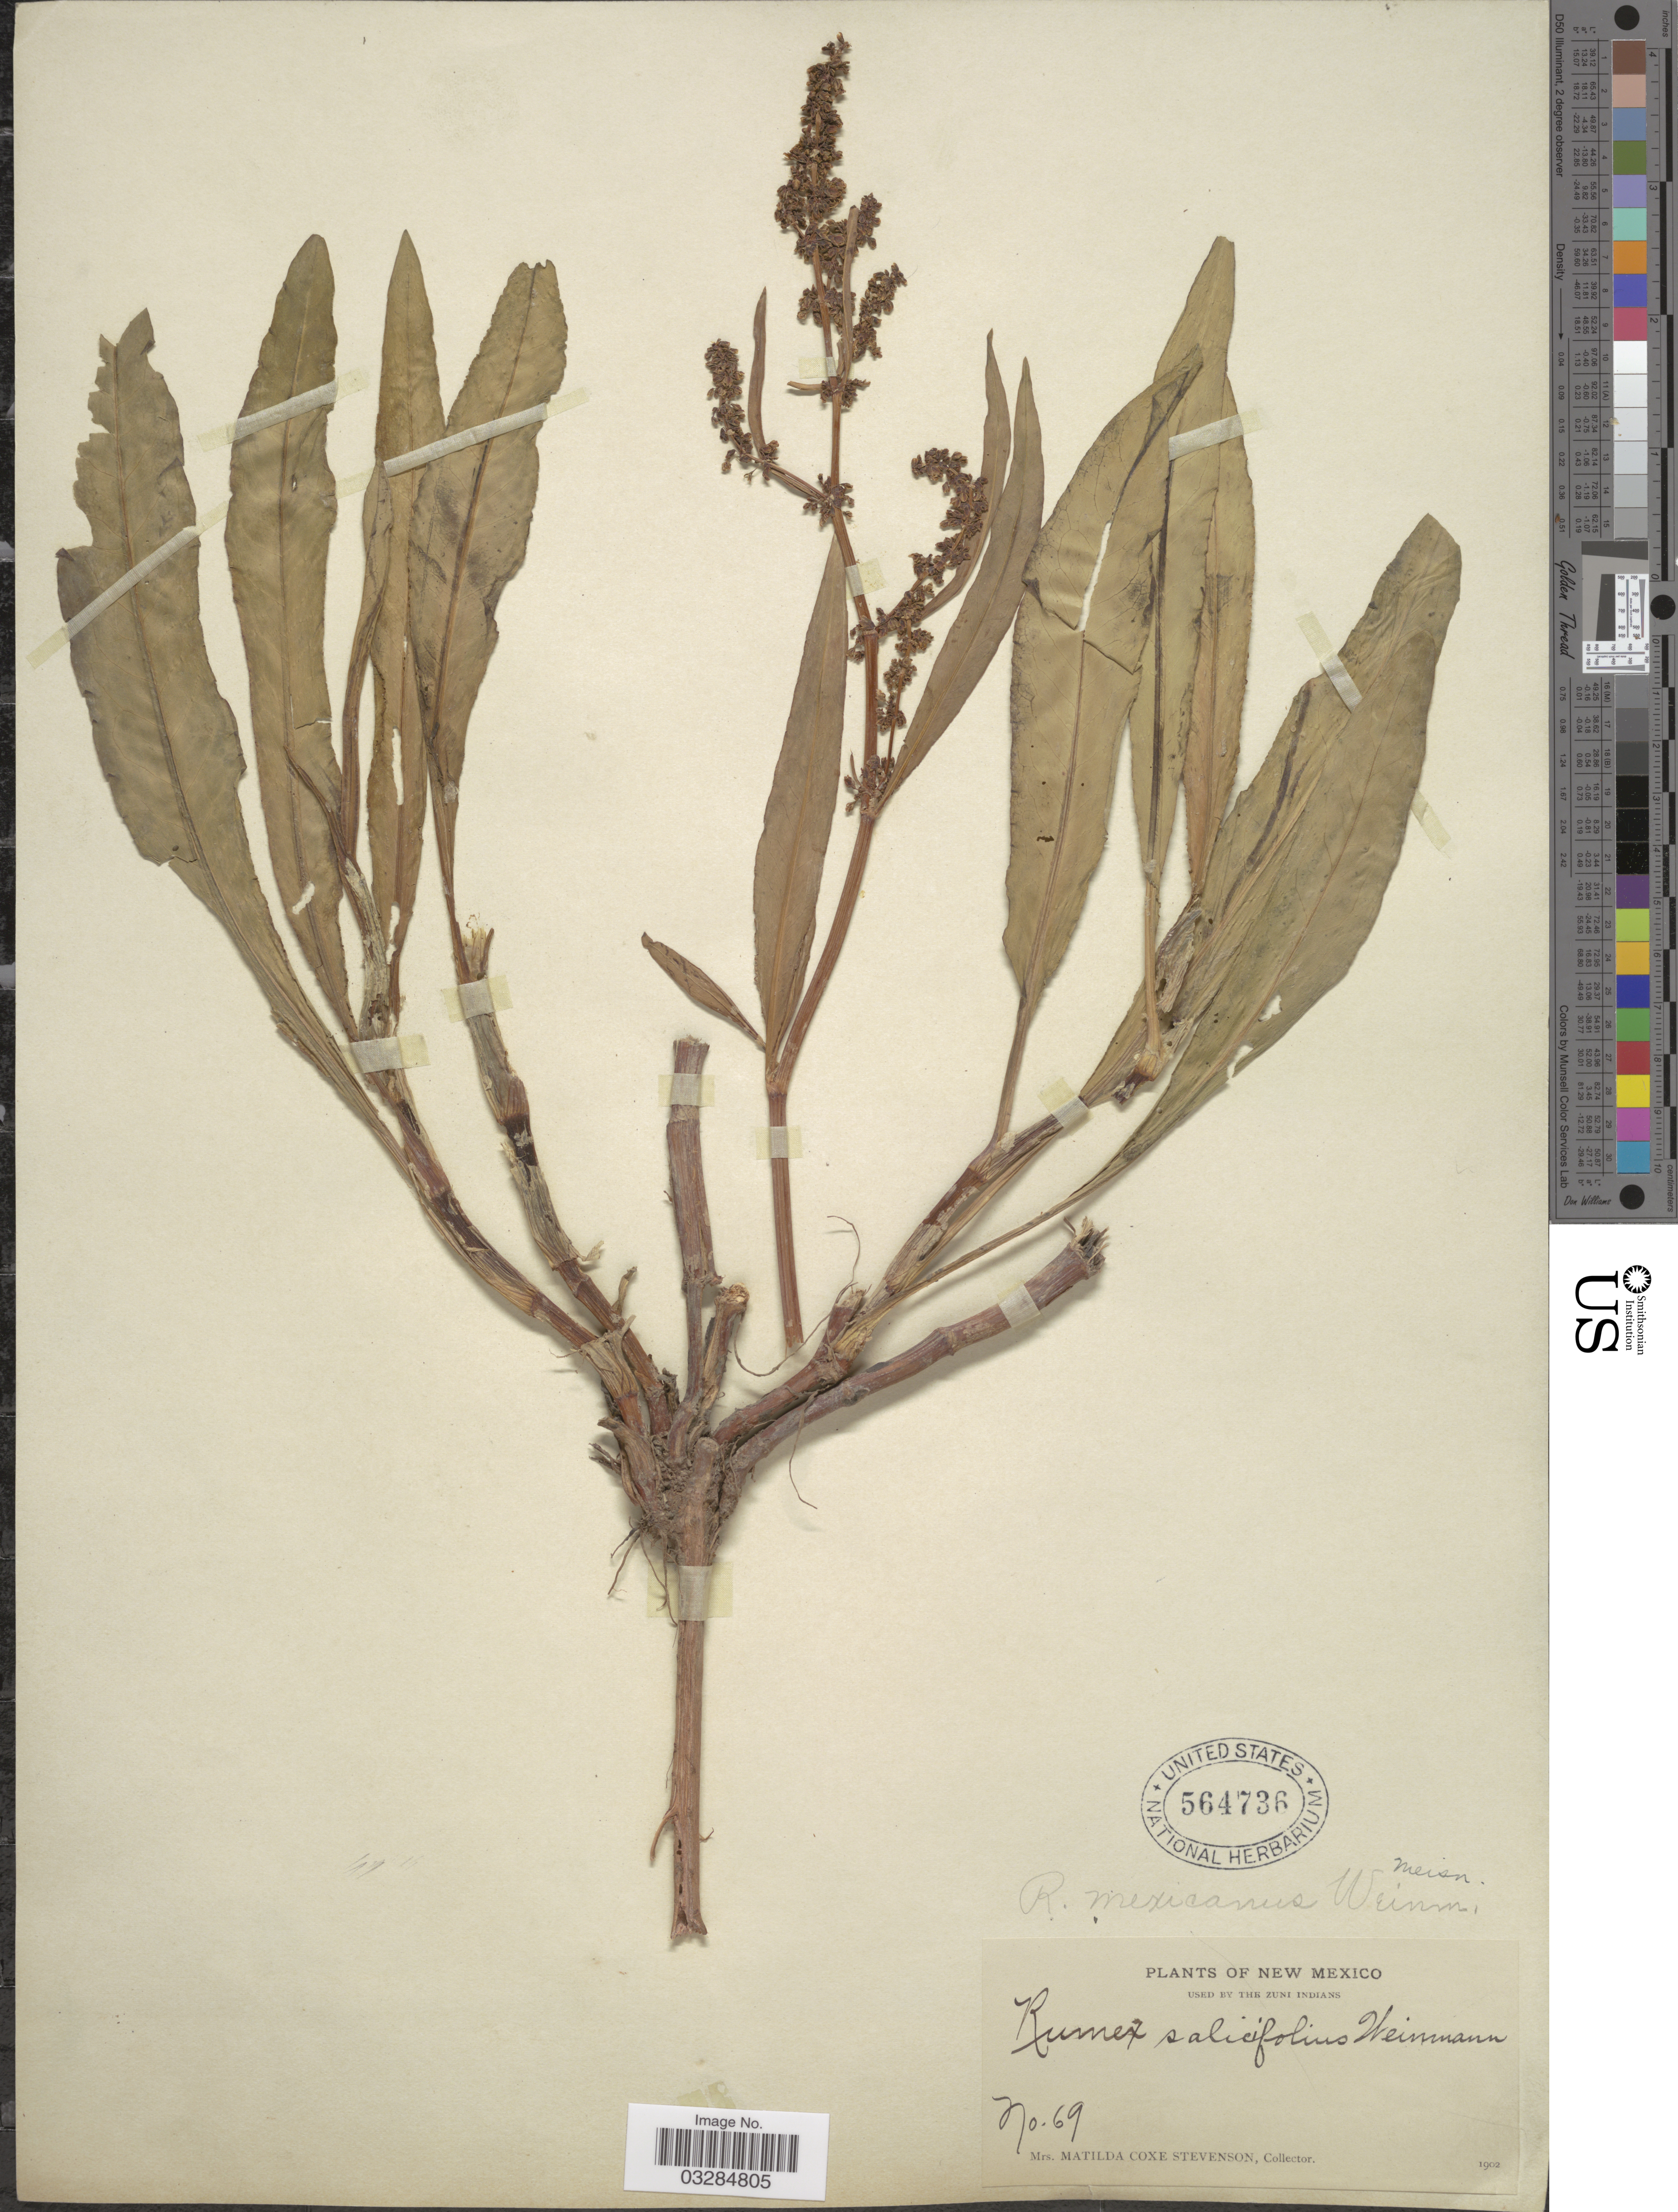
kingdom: Plantae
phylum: Tracheophyta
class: Magnoliopsida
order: Caryophyllales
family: Polygonaceae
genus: Rumex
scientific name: Rumex triangulivalvis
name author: (Danser) Rech. f.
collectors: M. Stevenson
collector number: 69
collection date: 1902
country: United States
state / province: New Mexico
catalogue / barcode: US 564736